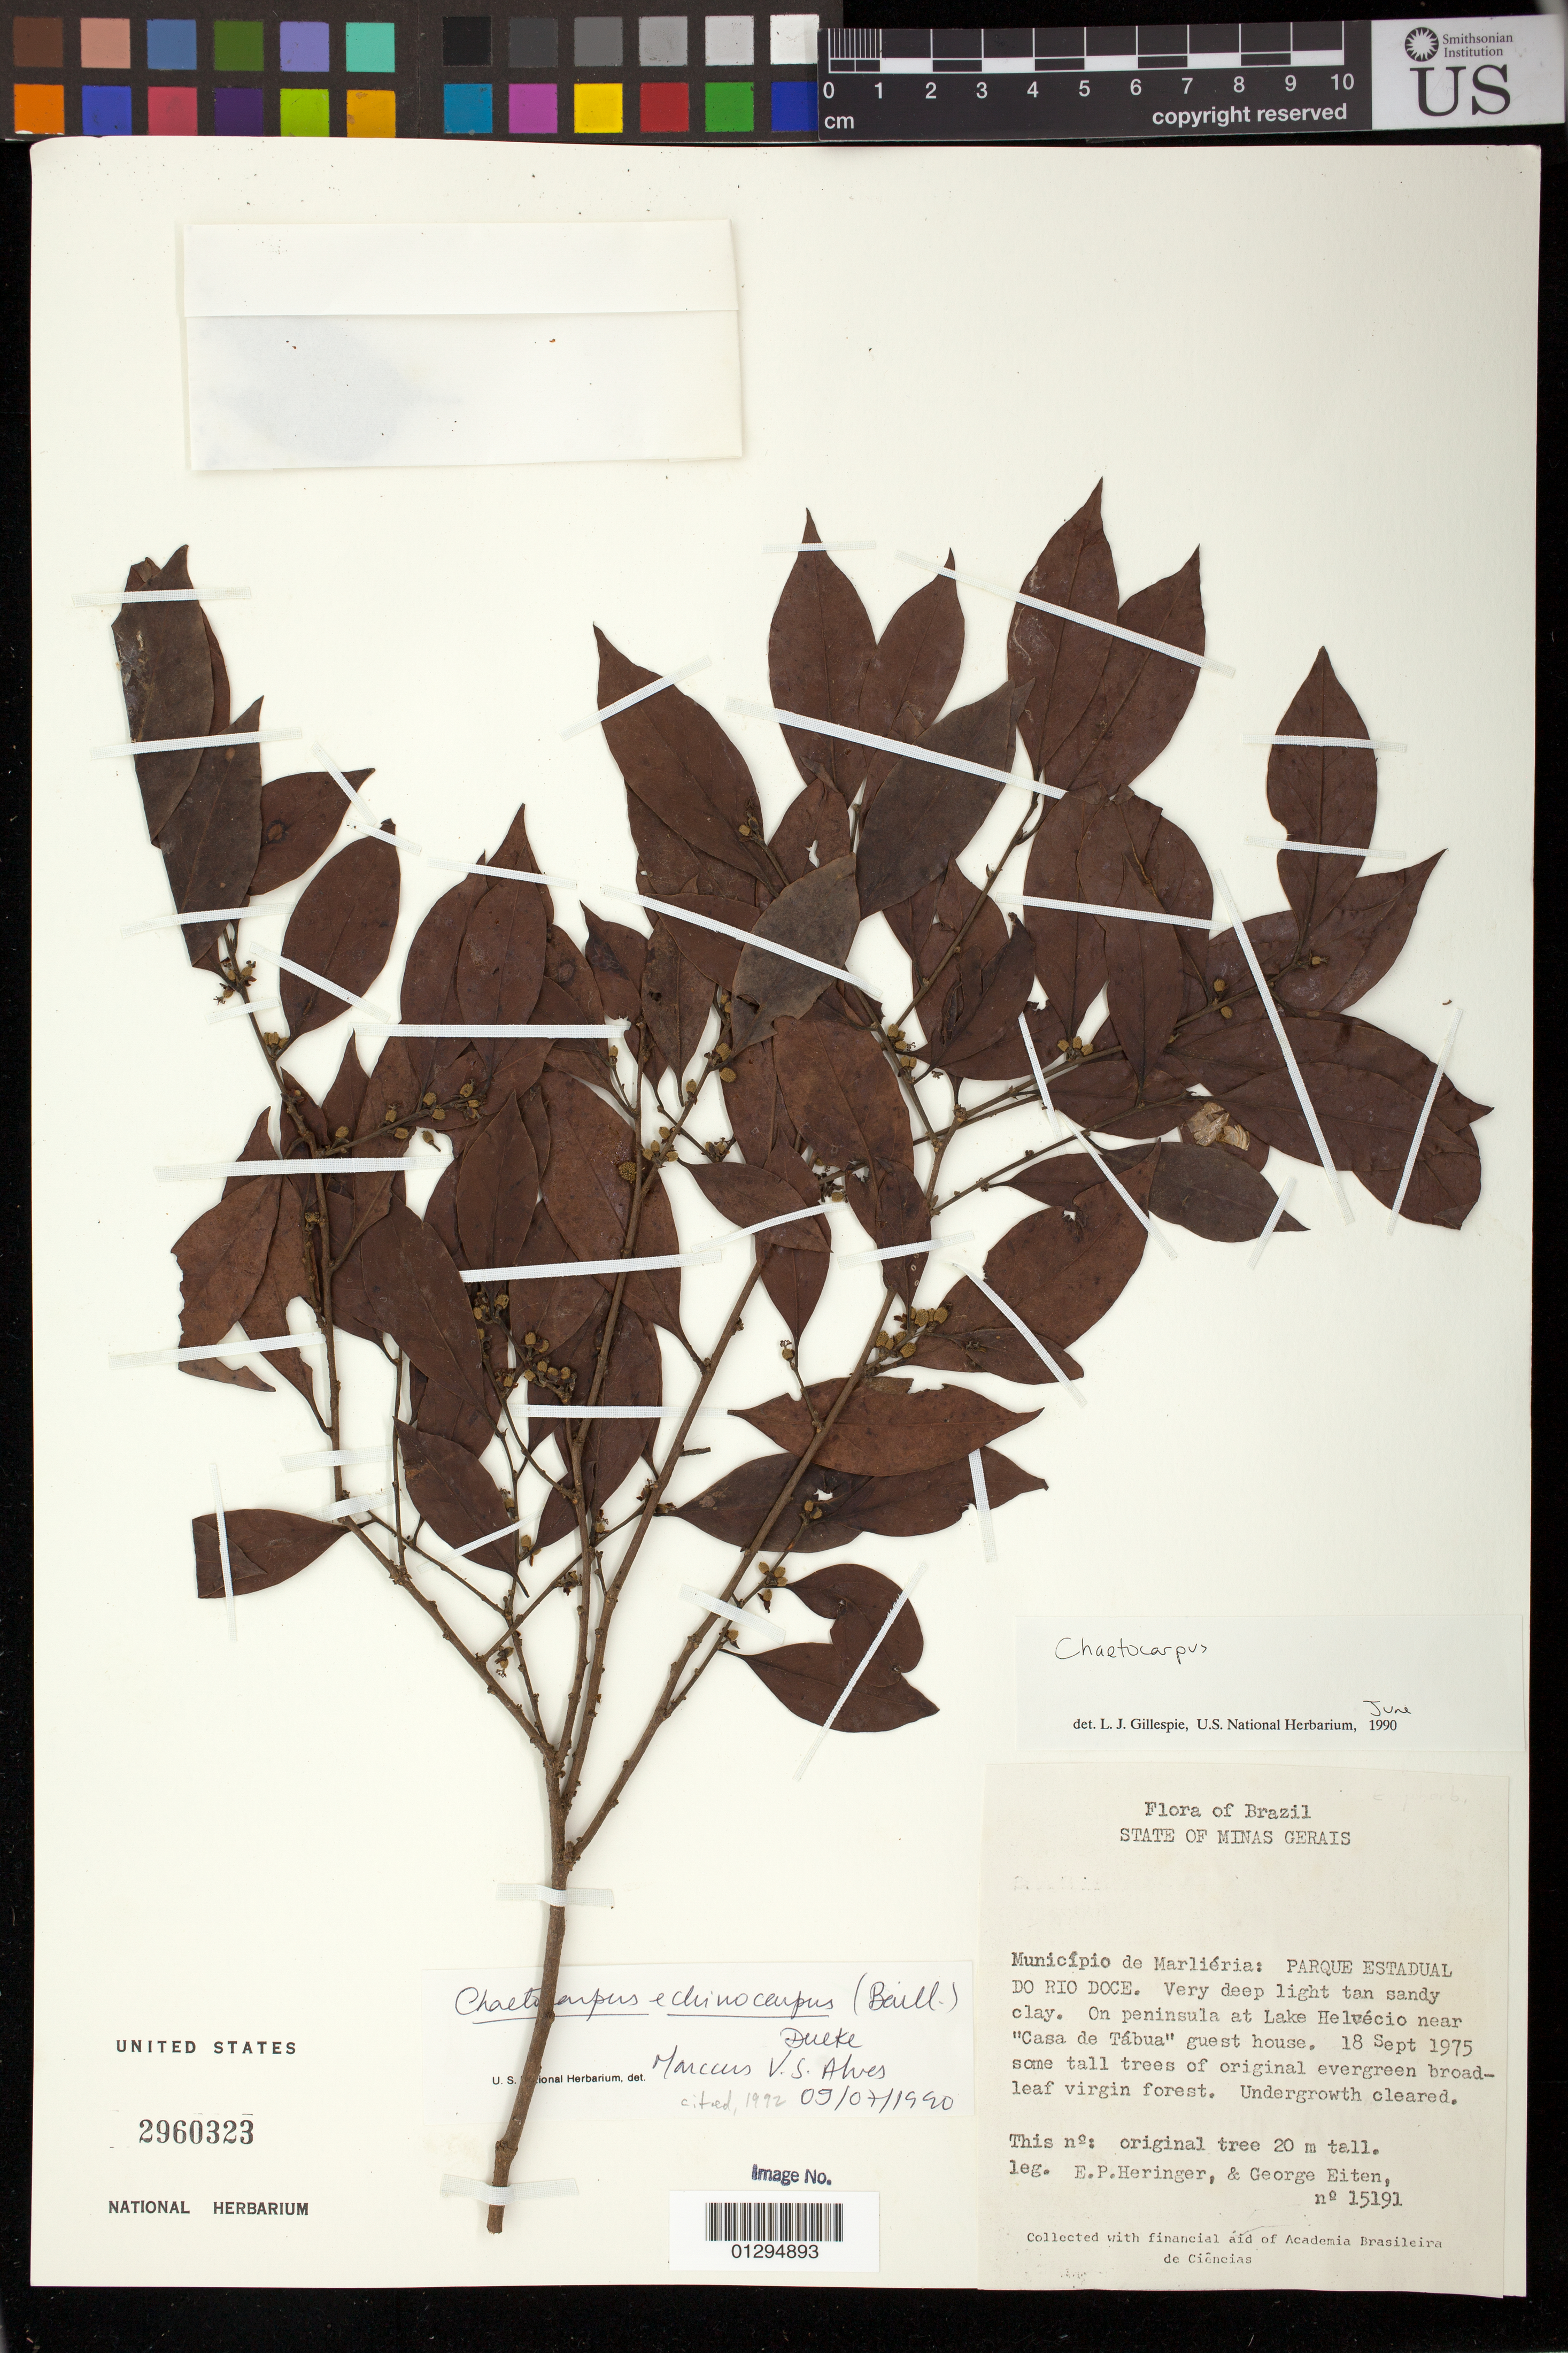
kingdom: Plantae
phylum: Tracheophyta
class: Magnoliopsida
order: Malpighiales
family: Peraceae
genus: Chaetocarpus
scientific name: Chaetocarpus echinocarpus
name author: (Baill.) Ducke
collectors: E. P. Heringer & G. Eiten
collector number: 15191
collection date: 1975-09-18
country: Brazil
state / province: Minas Gerais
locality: Município de Marlieia: Parque estadual do Rio Doce. On peninsula at Lake Helvecio near "Casa de Tabua" guest house.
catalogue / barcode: US 2960323